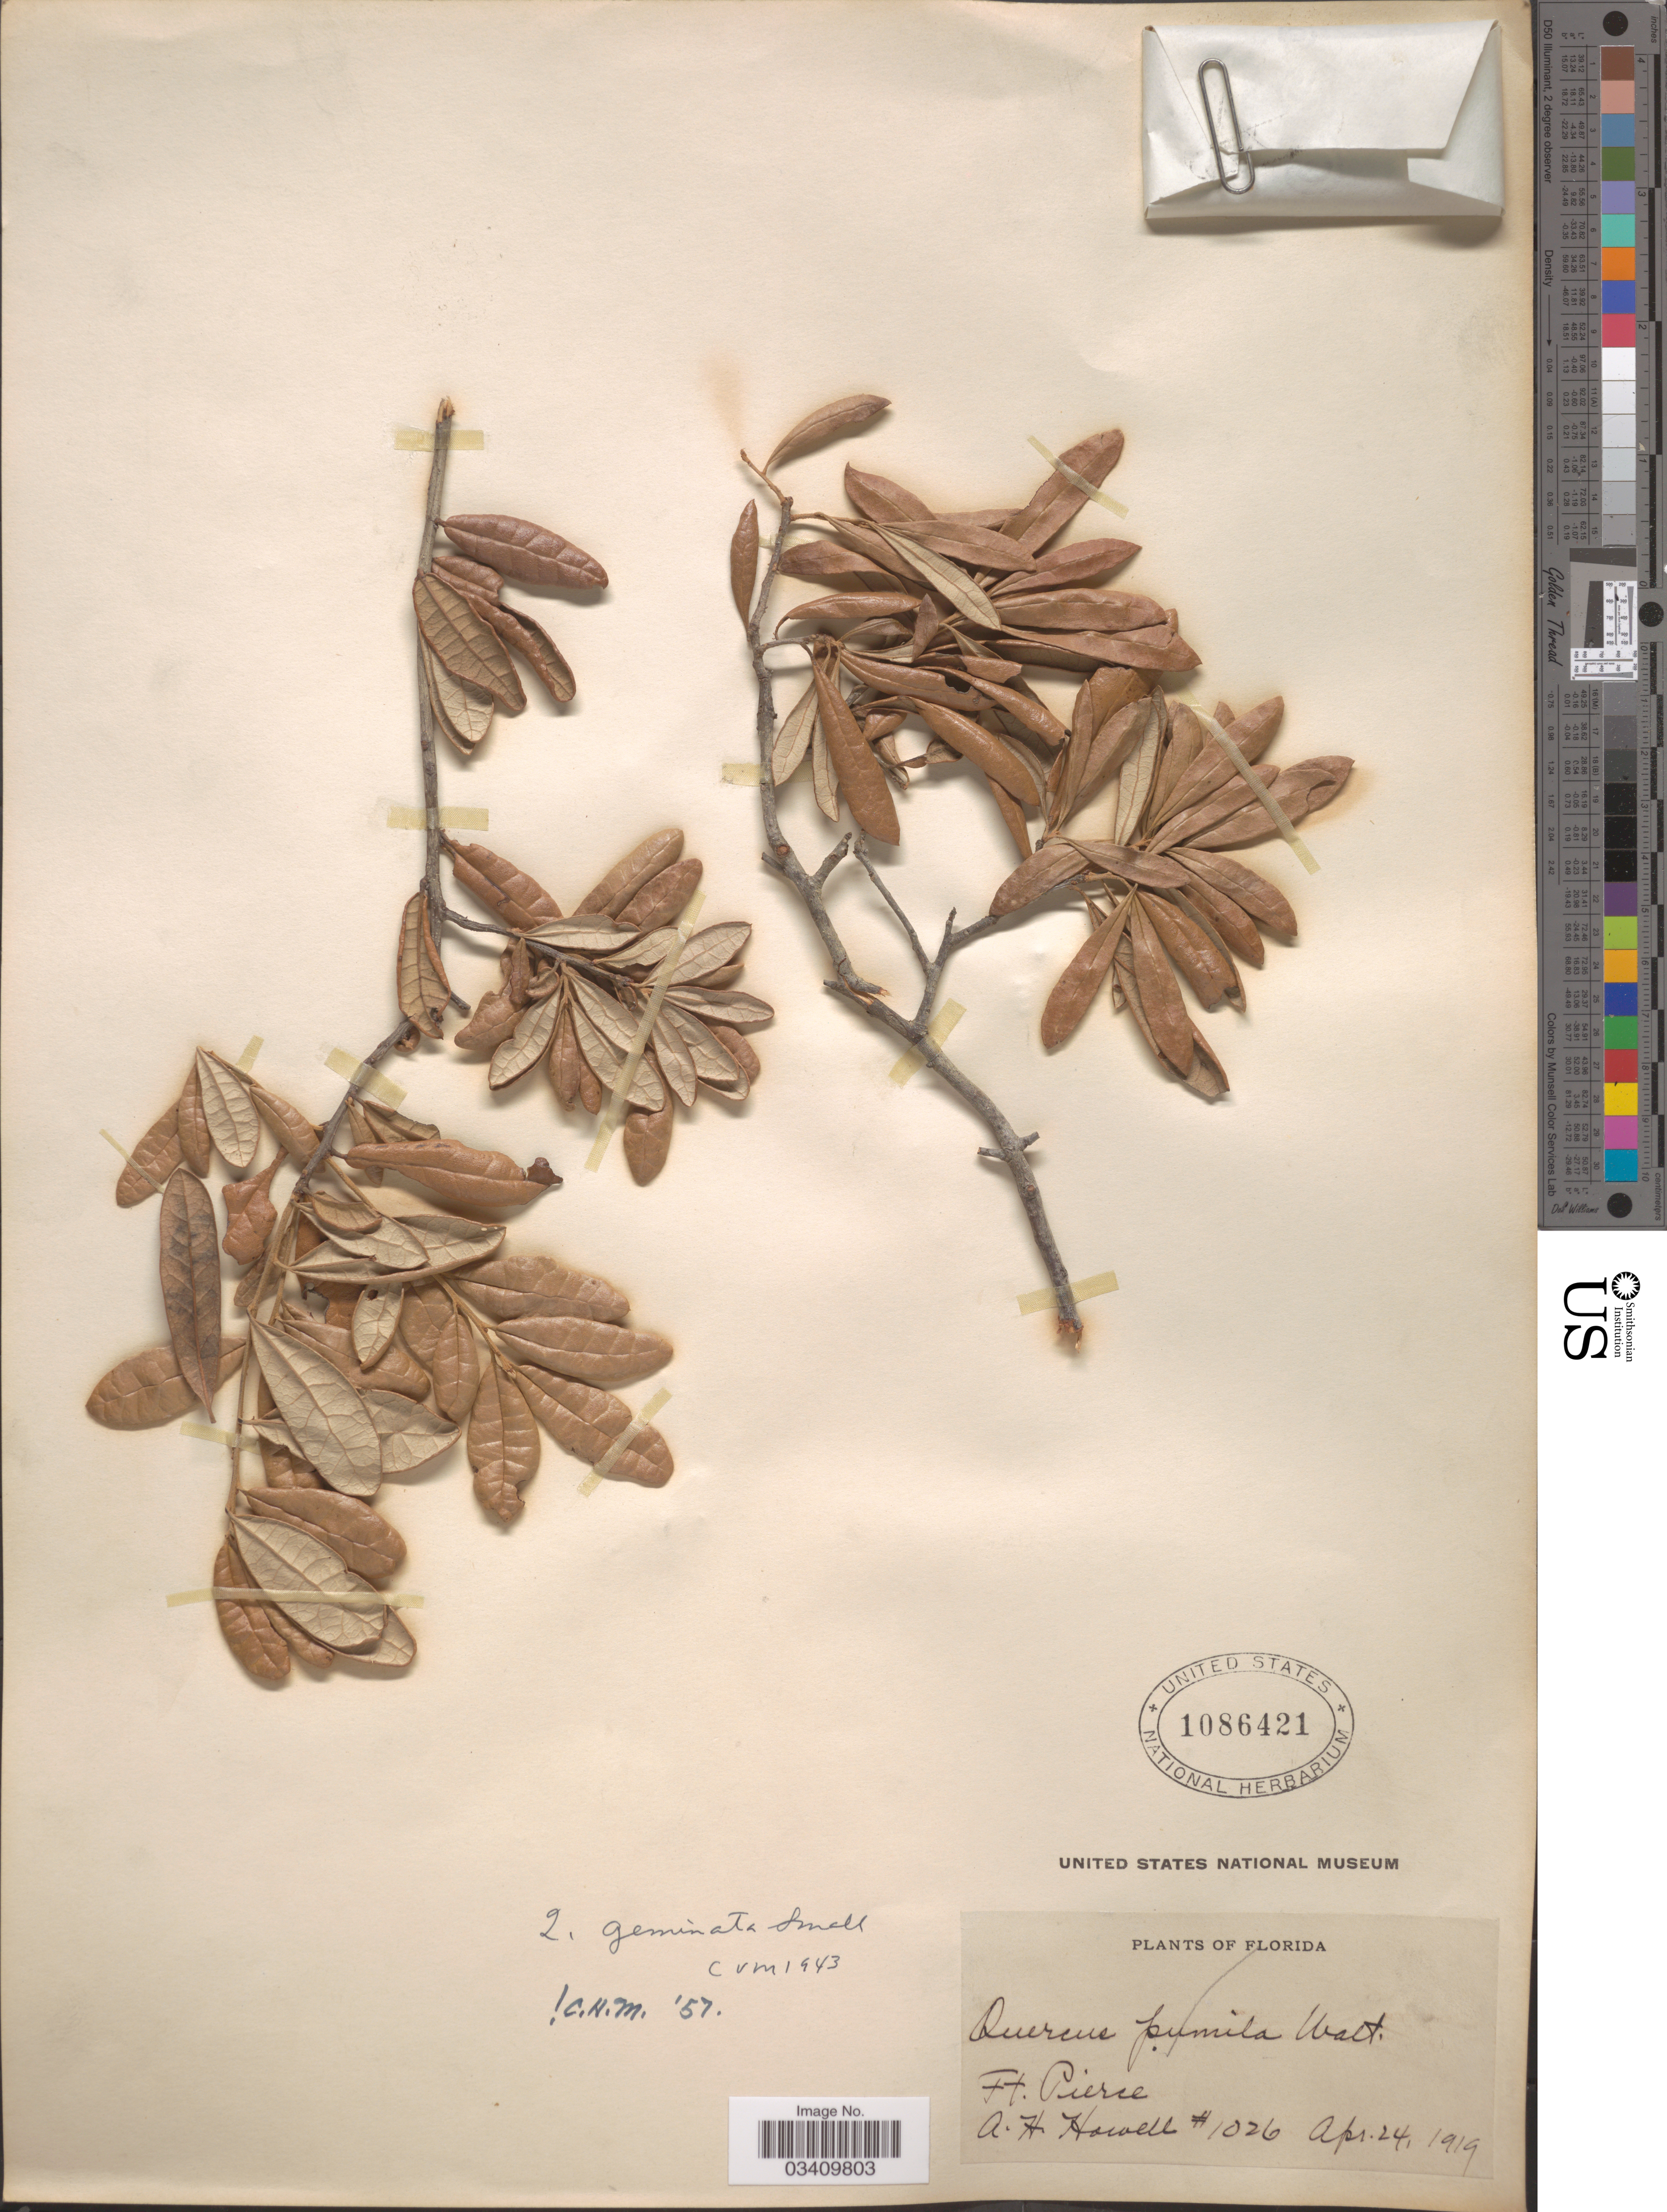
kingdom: Plantae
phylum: Tracheophyta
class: Magnoliopsida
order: Fagales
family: Fagaceae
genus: Quercus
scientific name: Quercus virginiana var. maritima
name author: (Michx.) Sarg.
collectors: A. Howell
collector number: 1026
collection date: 1919-04-24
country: United States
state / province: Florida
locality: Ft. Pierce.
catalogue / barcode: US 1086421